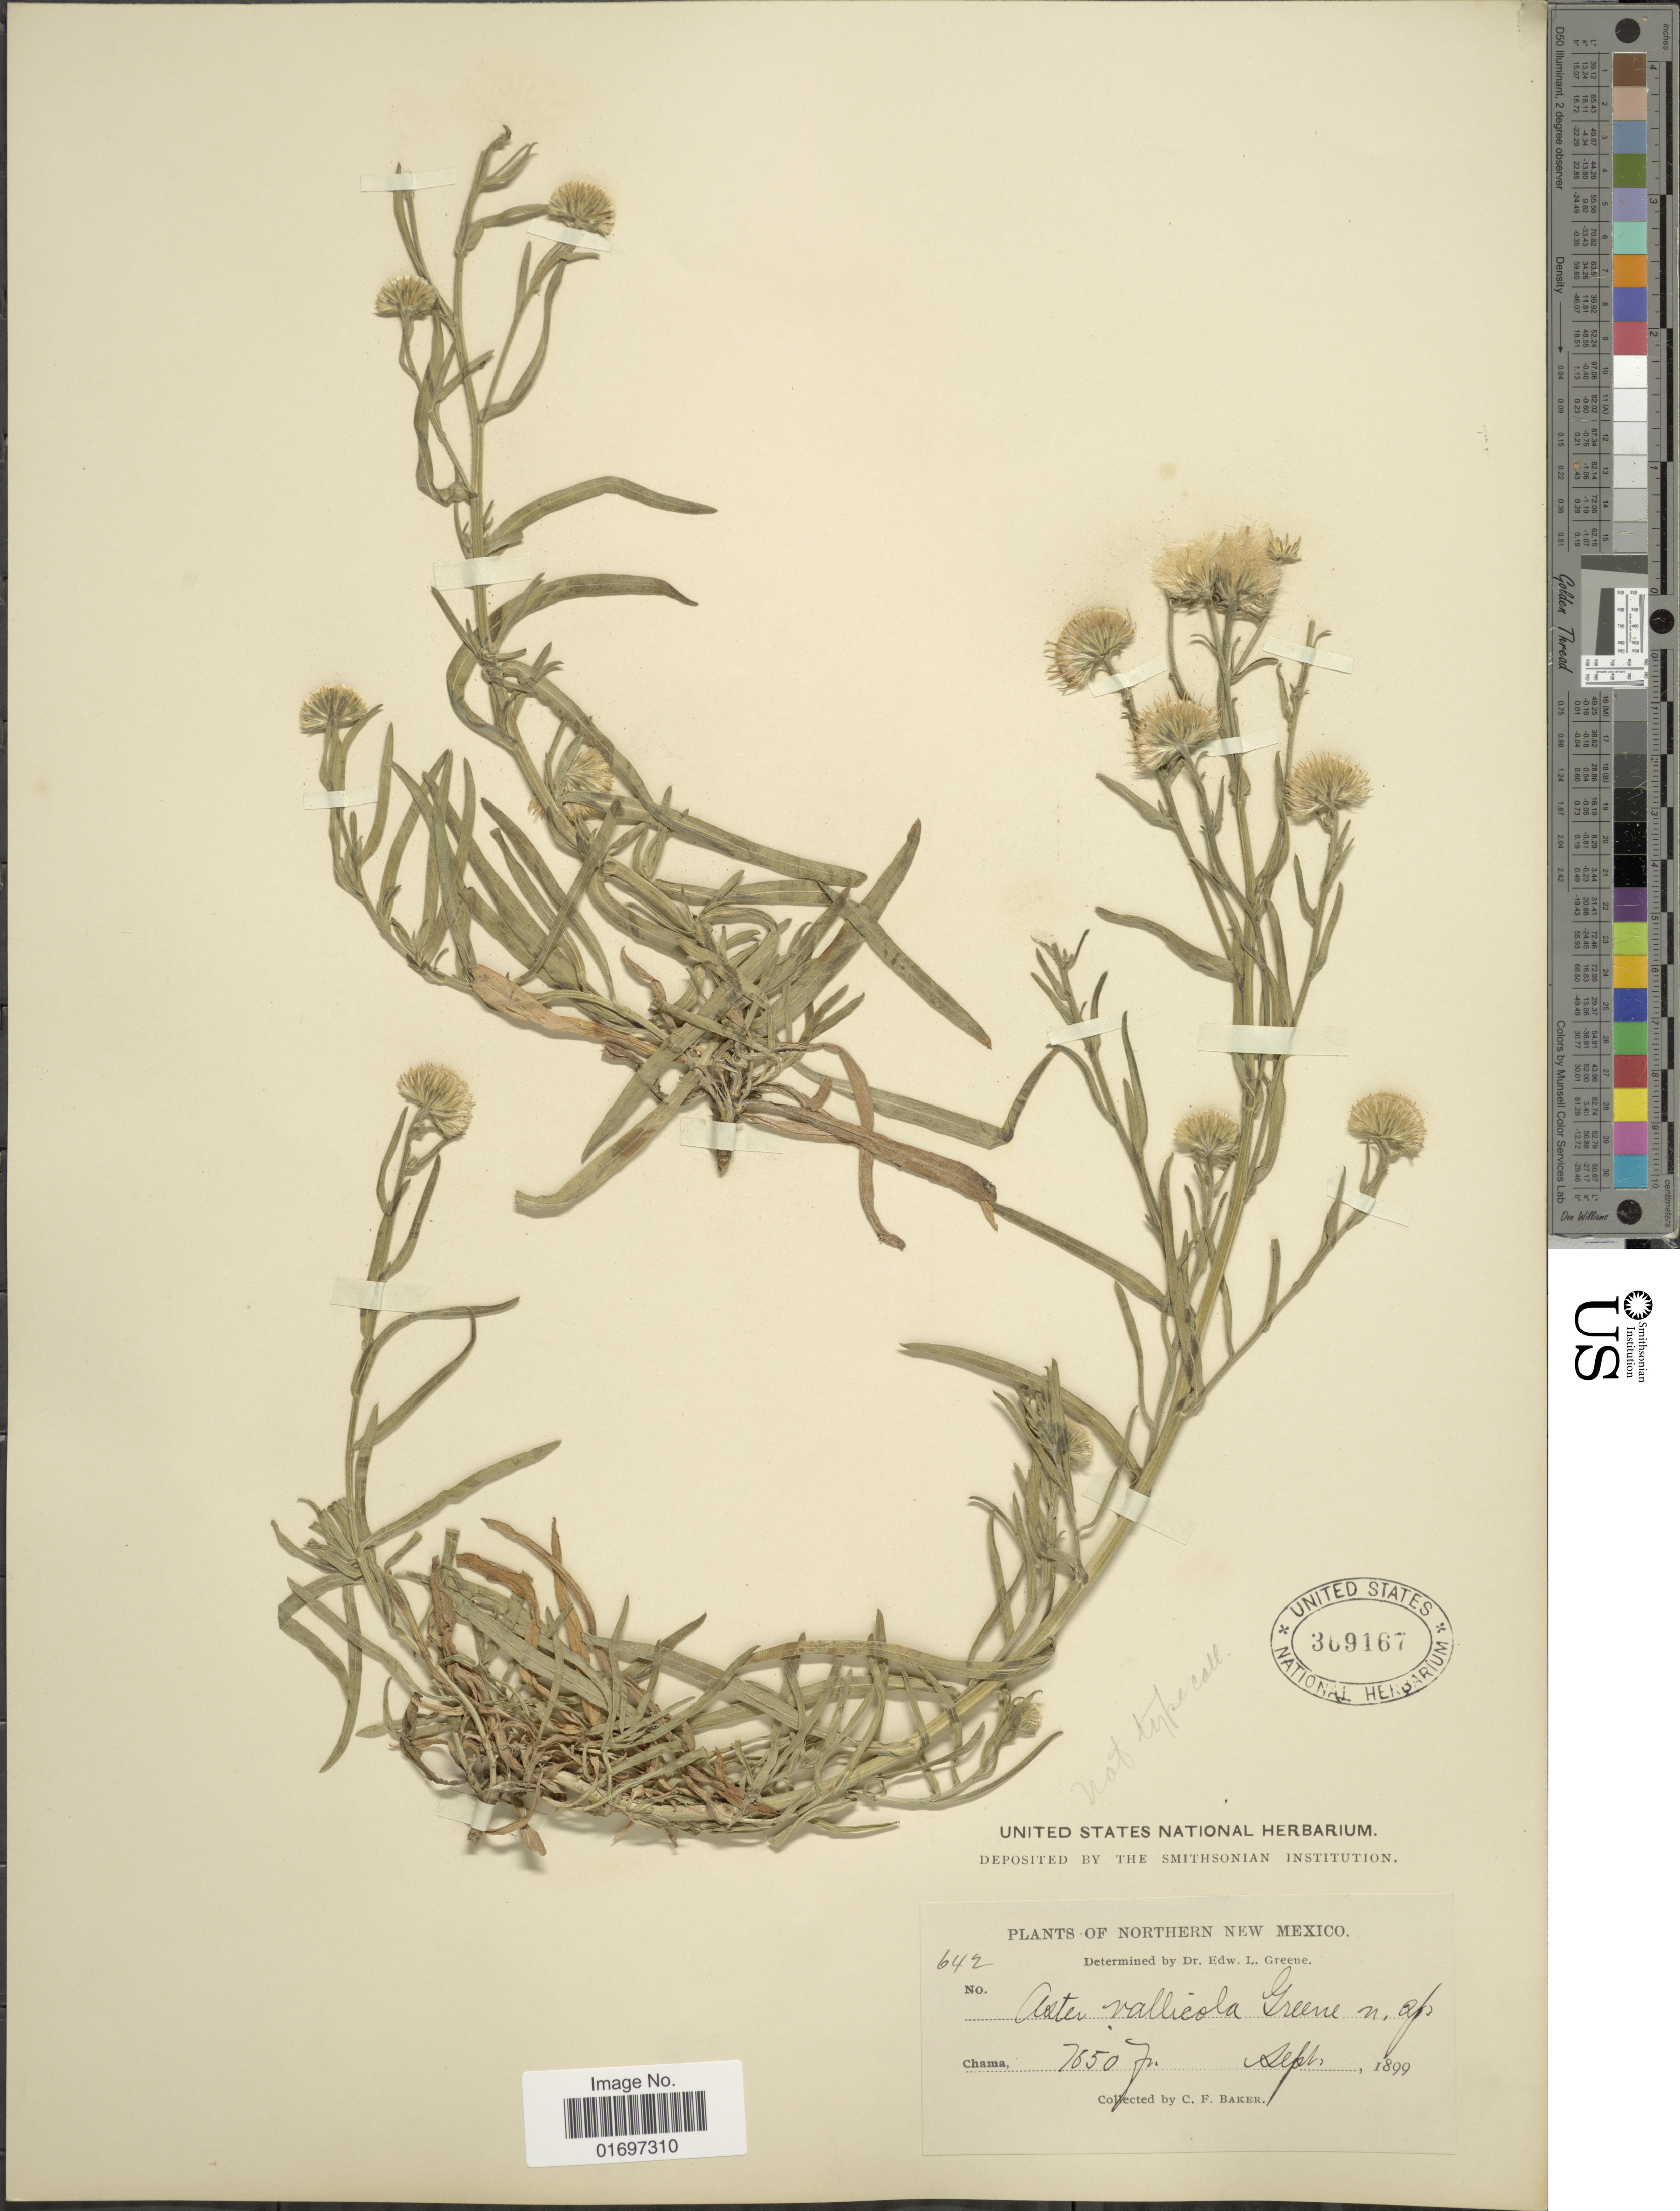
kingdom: Plantae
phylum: Tracheophyta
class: Magnoliopsida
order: Asterales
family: Asteraceae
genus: Symphyotrichum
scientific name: Symphyotrichum ascendens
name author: (Lindl.) G.L. Nesom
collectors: C. F. Baker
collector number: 642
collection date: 1899-09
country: United States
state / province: New Mexico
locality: Northern New Mexico. Chama.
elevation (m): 2393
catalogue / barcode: US 369167